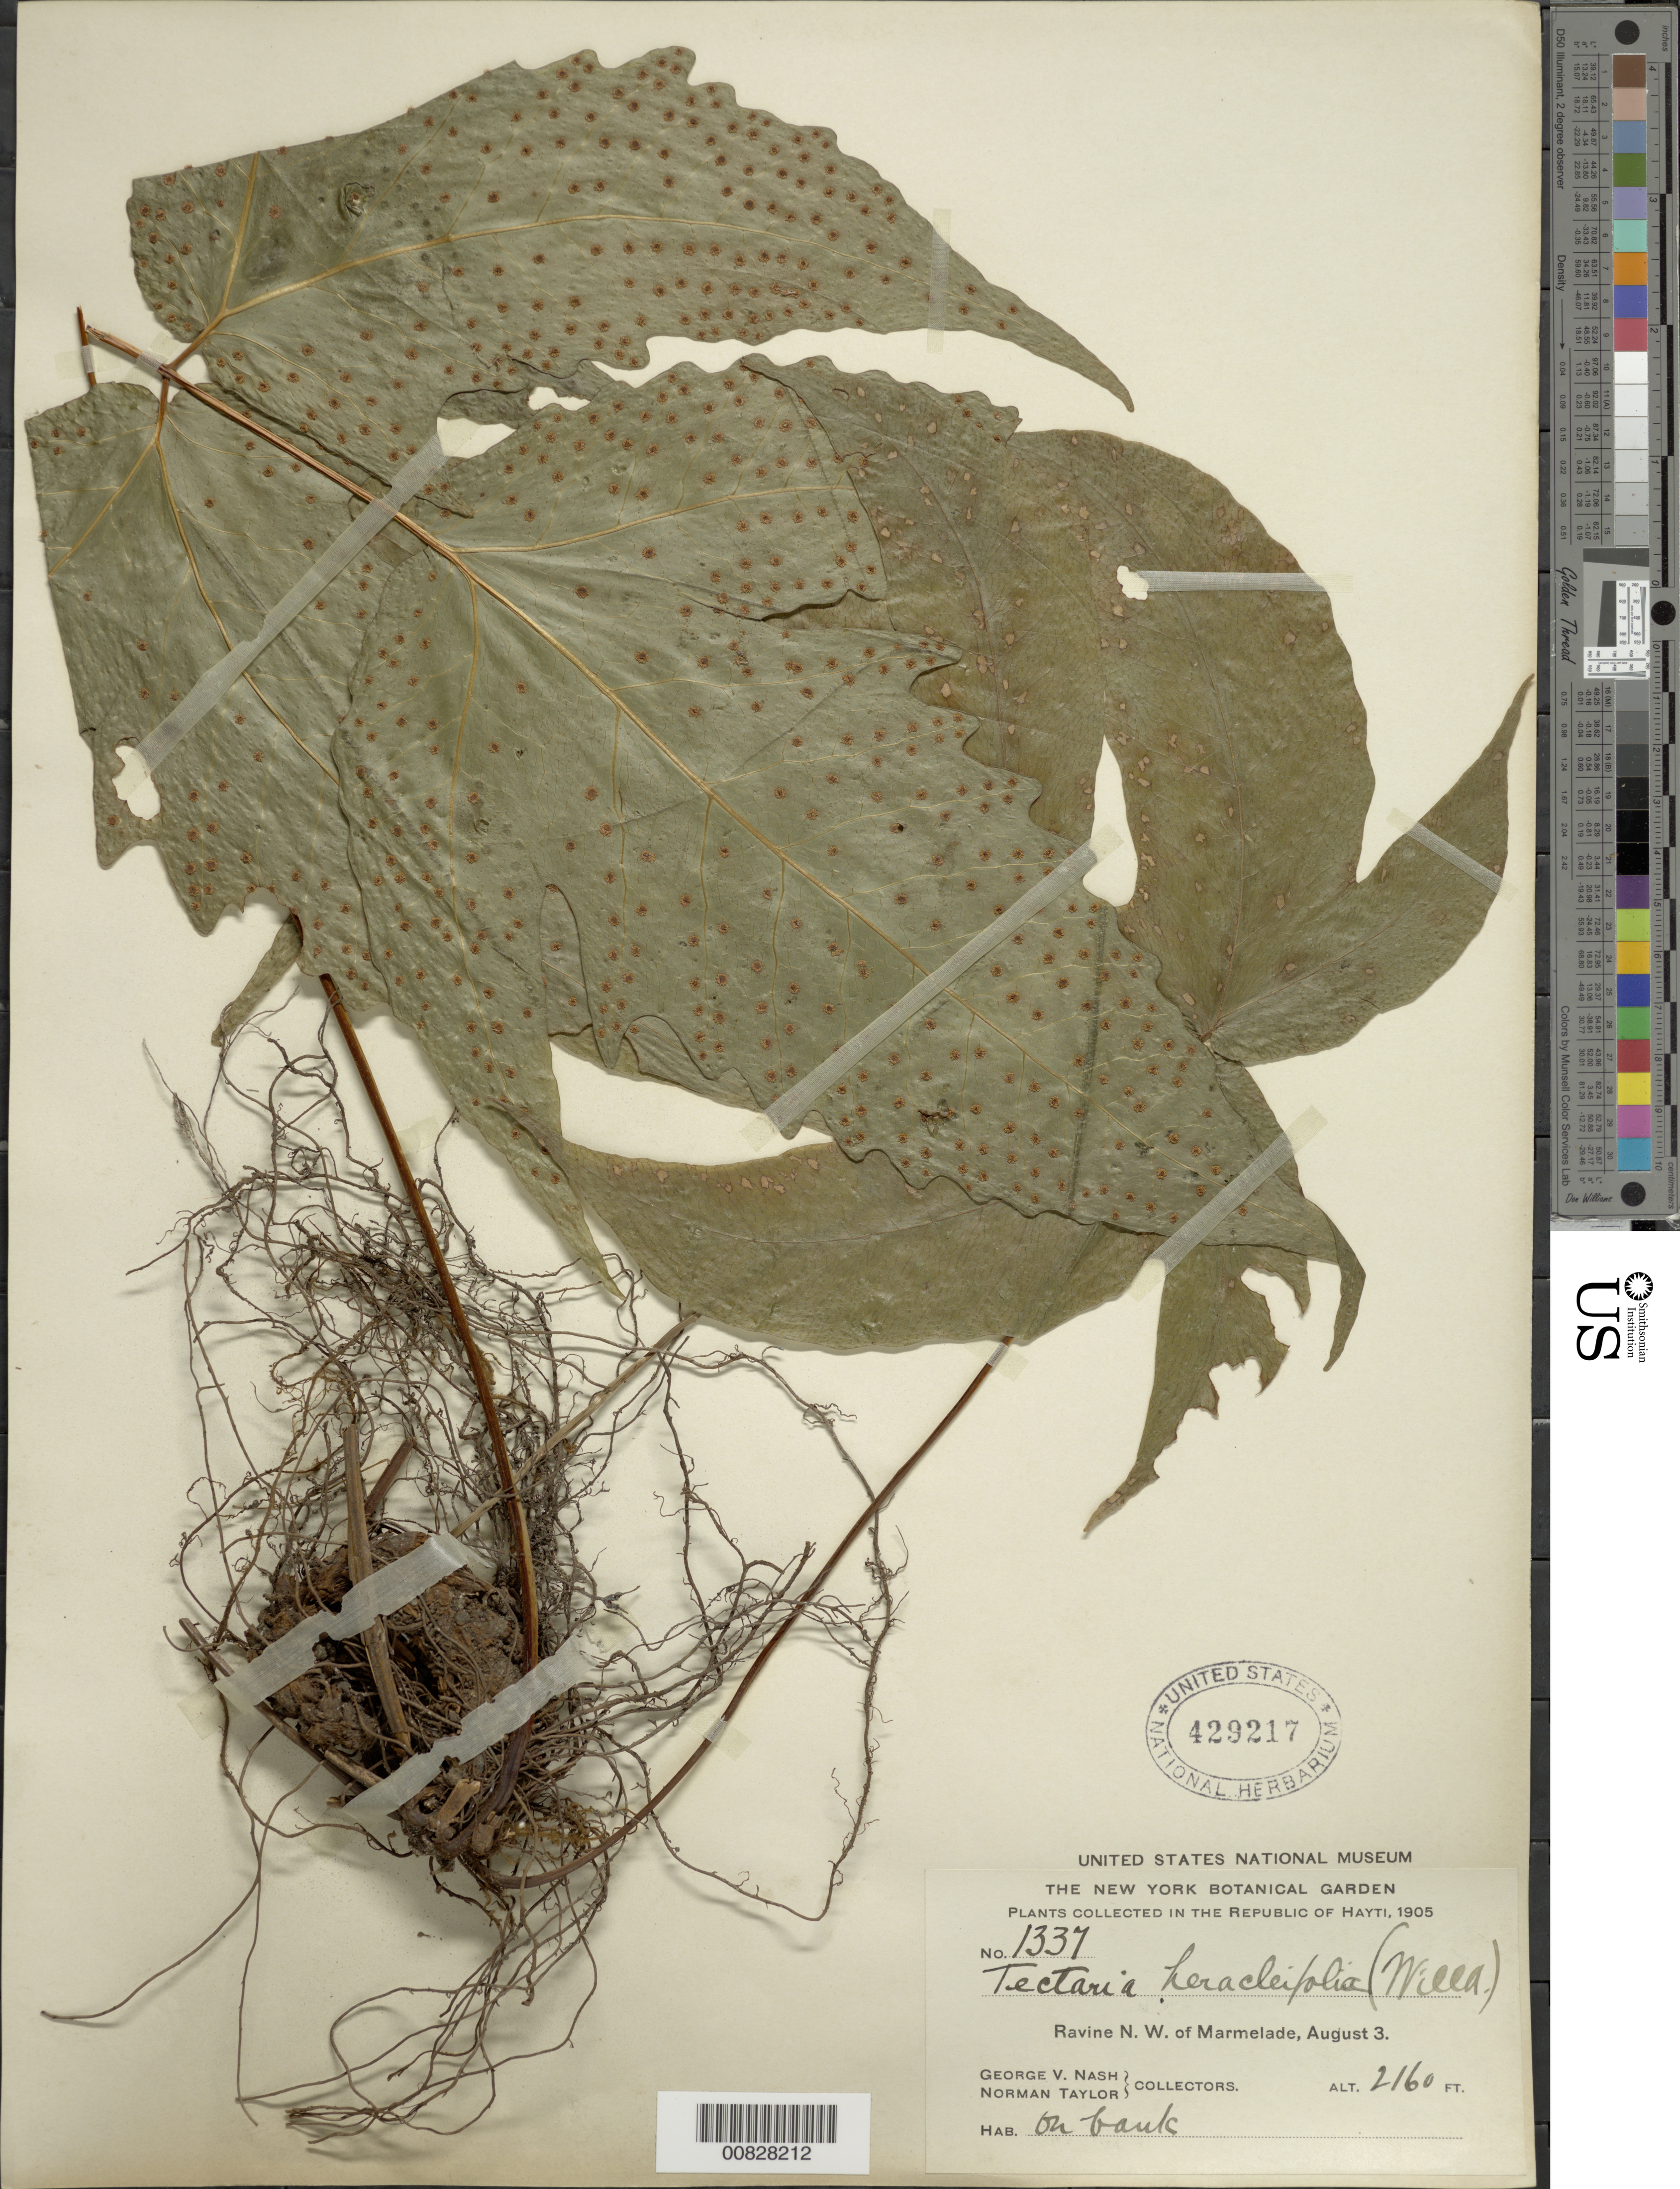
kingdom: Plantae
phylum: Tracheophyta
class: Polypodiopsida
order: Polypodiales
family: Tectariaceae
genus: Tectaria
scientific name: Tectaria heracleifolia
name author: (Willd.) Underw.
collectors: G. V. Nash & N. Taylor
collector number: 1337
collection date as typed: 03 Aug 1905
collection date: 1905-08-03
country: Haiti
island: Hispaniola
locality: Marmelade, ravine NW of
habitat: On bank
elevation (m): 658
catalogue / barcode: US 429217